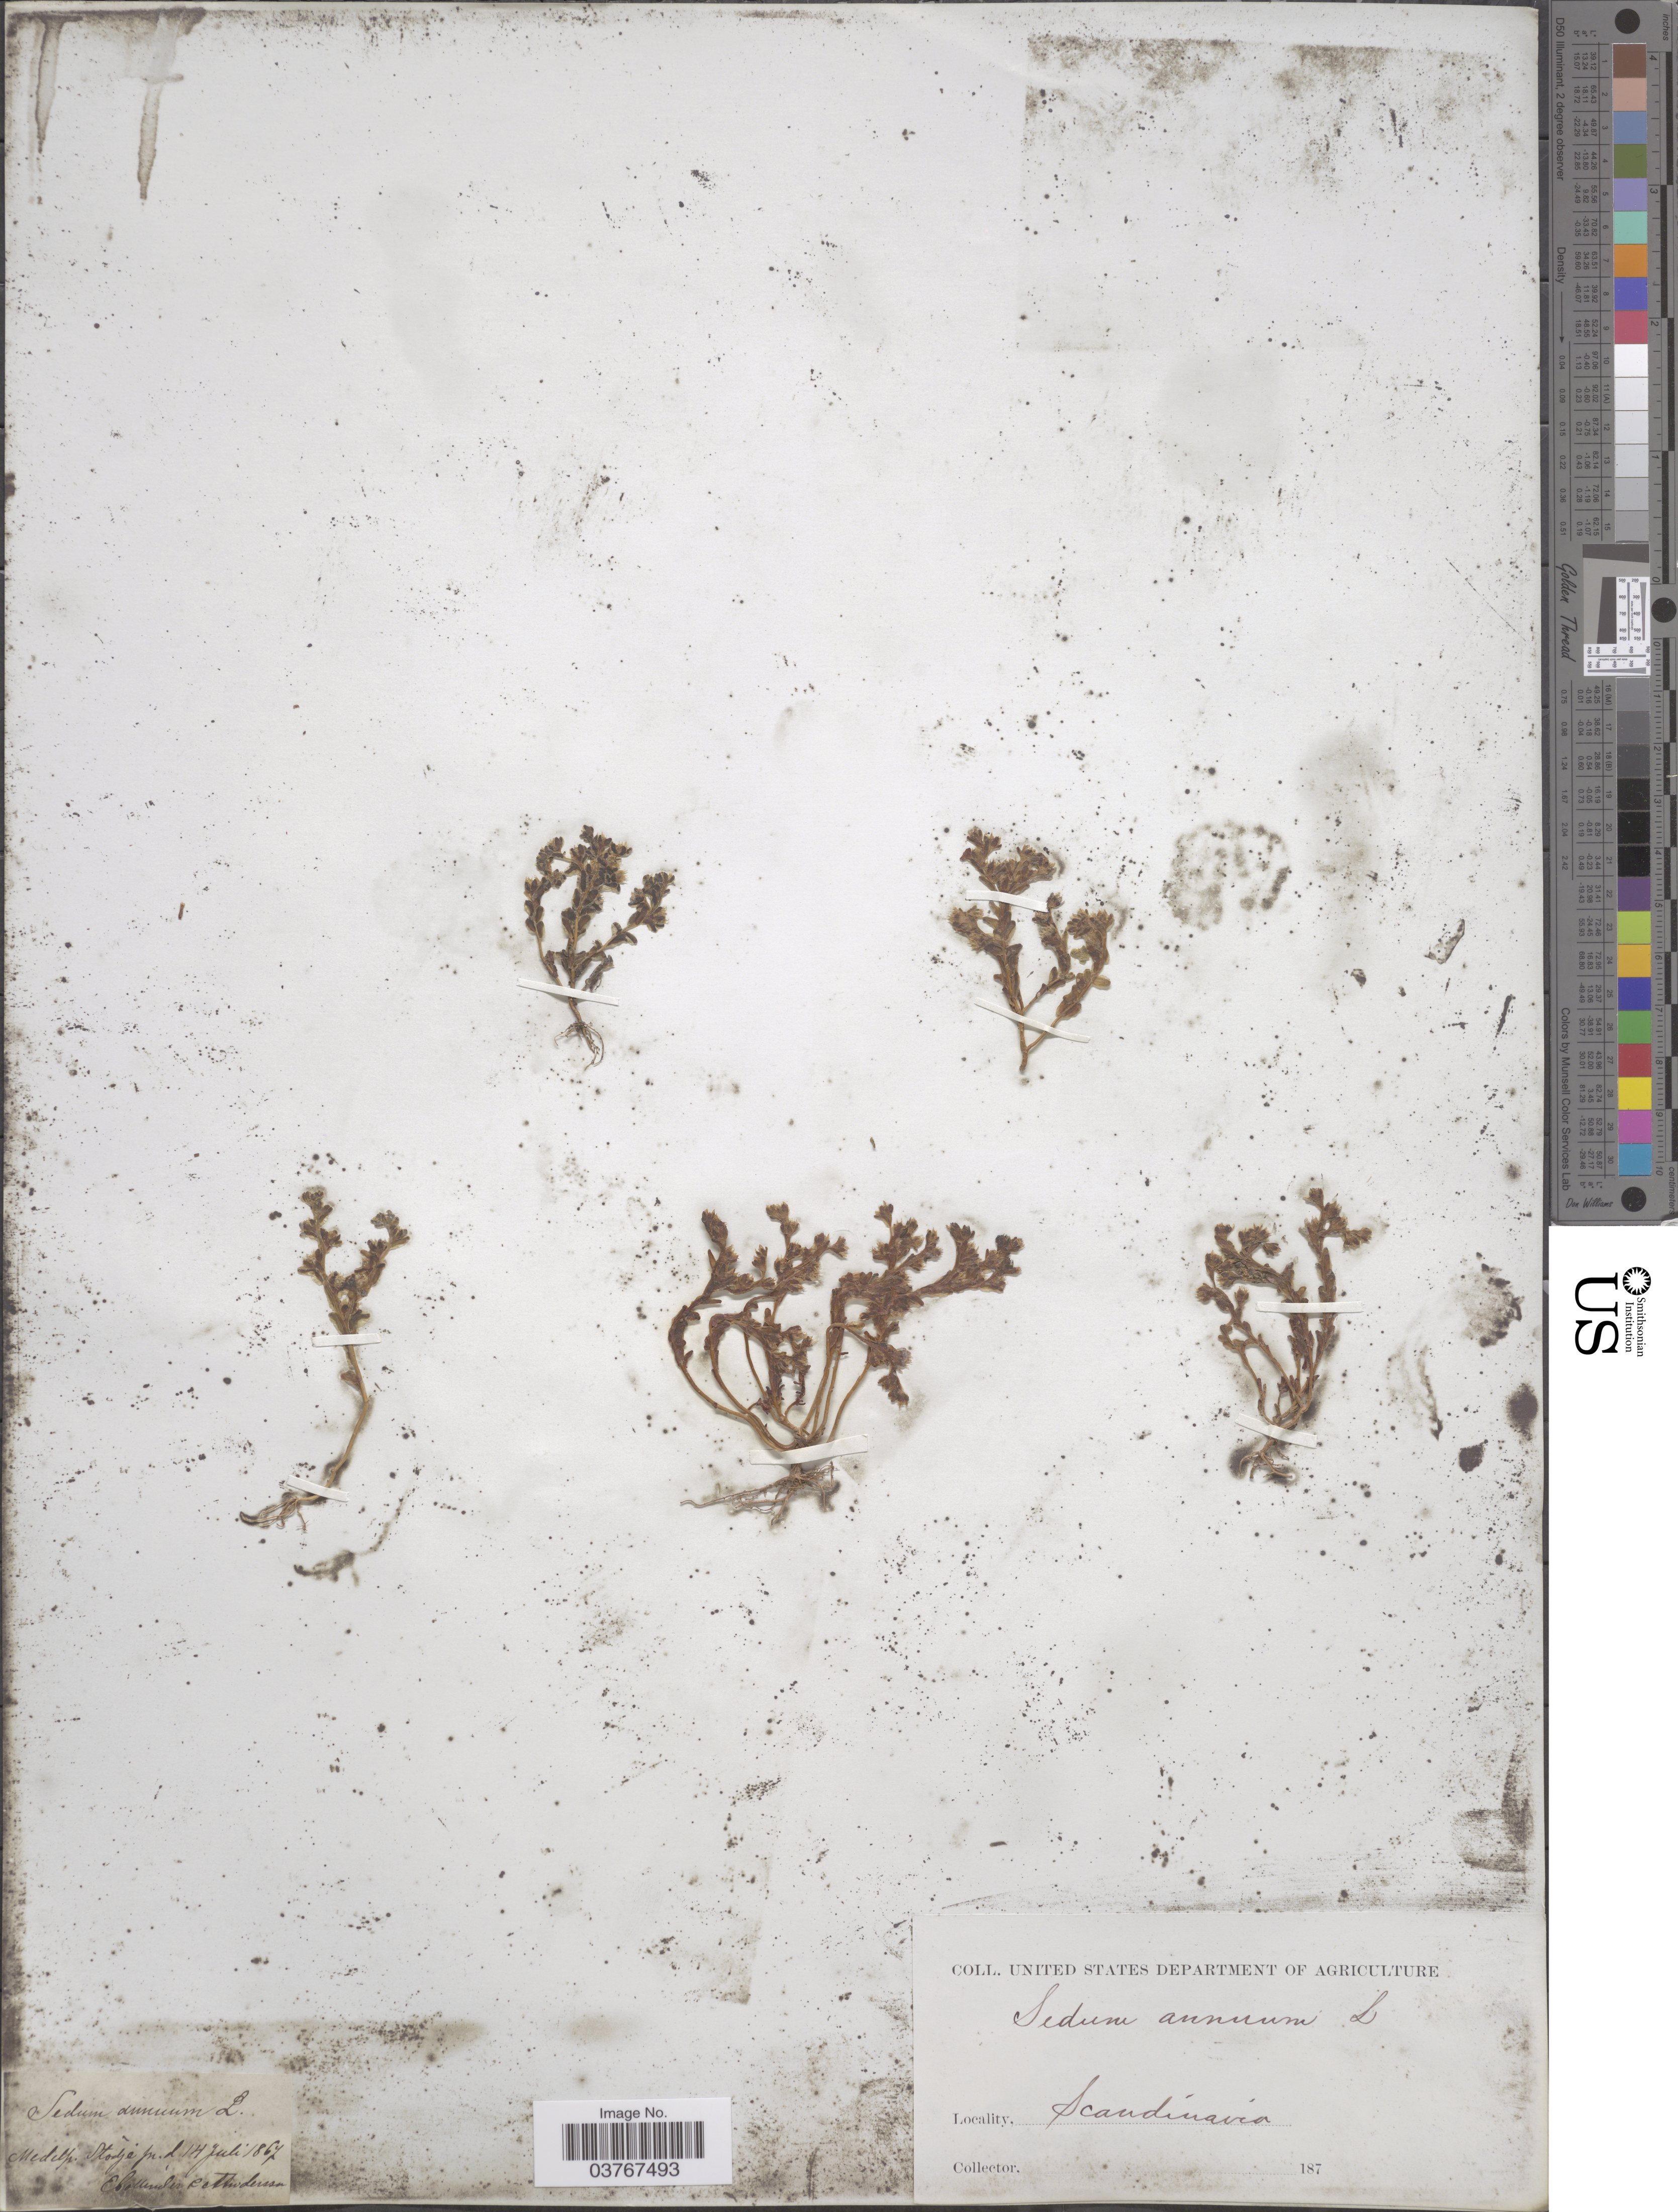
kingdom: Plantae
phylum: Tracheophyta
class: Magnoliopsida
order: Saxifragales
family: Crassulaceae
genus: Sedum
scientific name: Sedum annuum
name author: L.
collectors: E. Collinder & A. Andersson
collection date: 1867-07-14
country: Sweden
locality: Medelp. Stodje [ = Stöde] sn. Scandinavia.